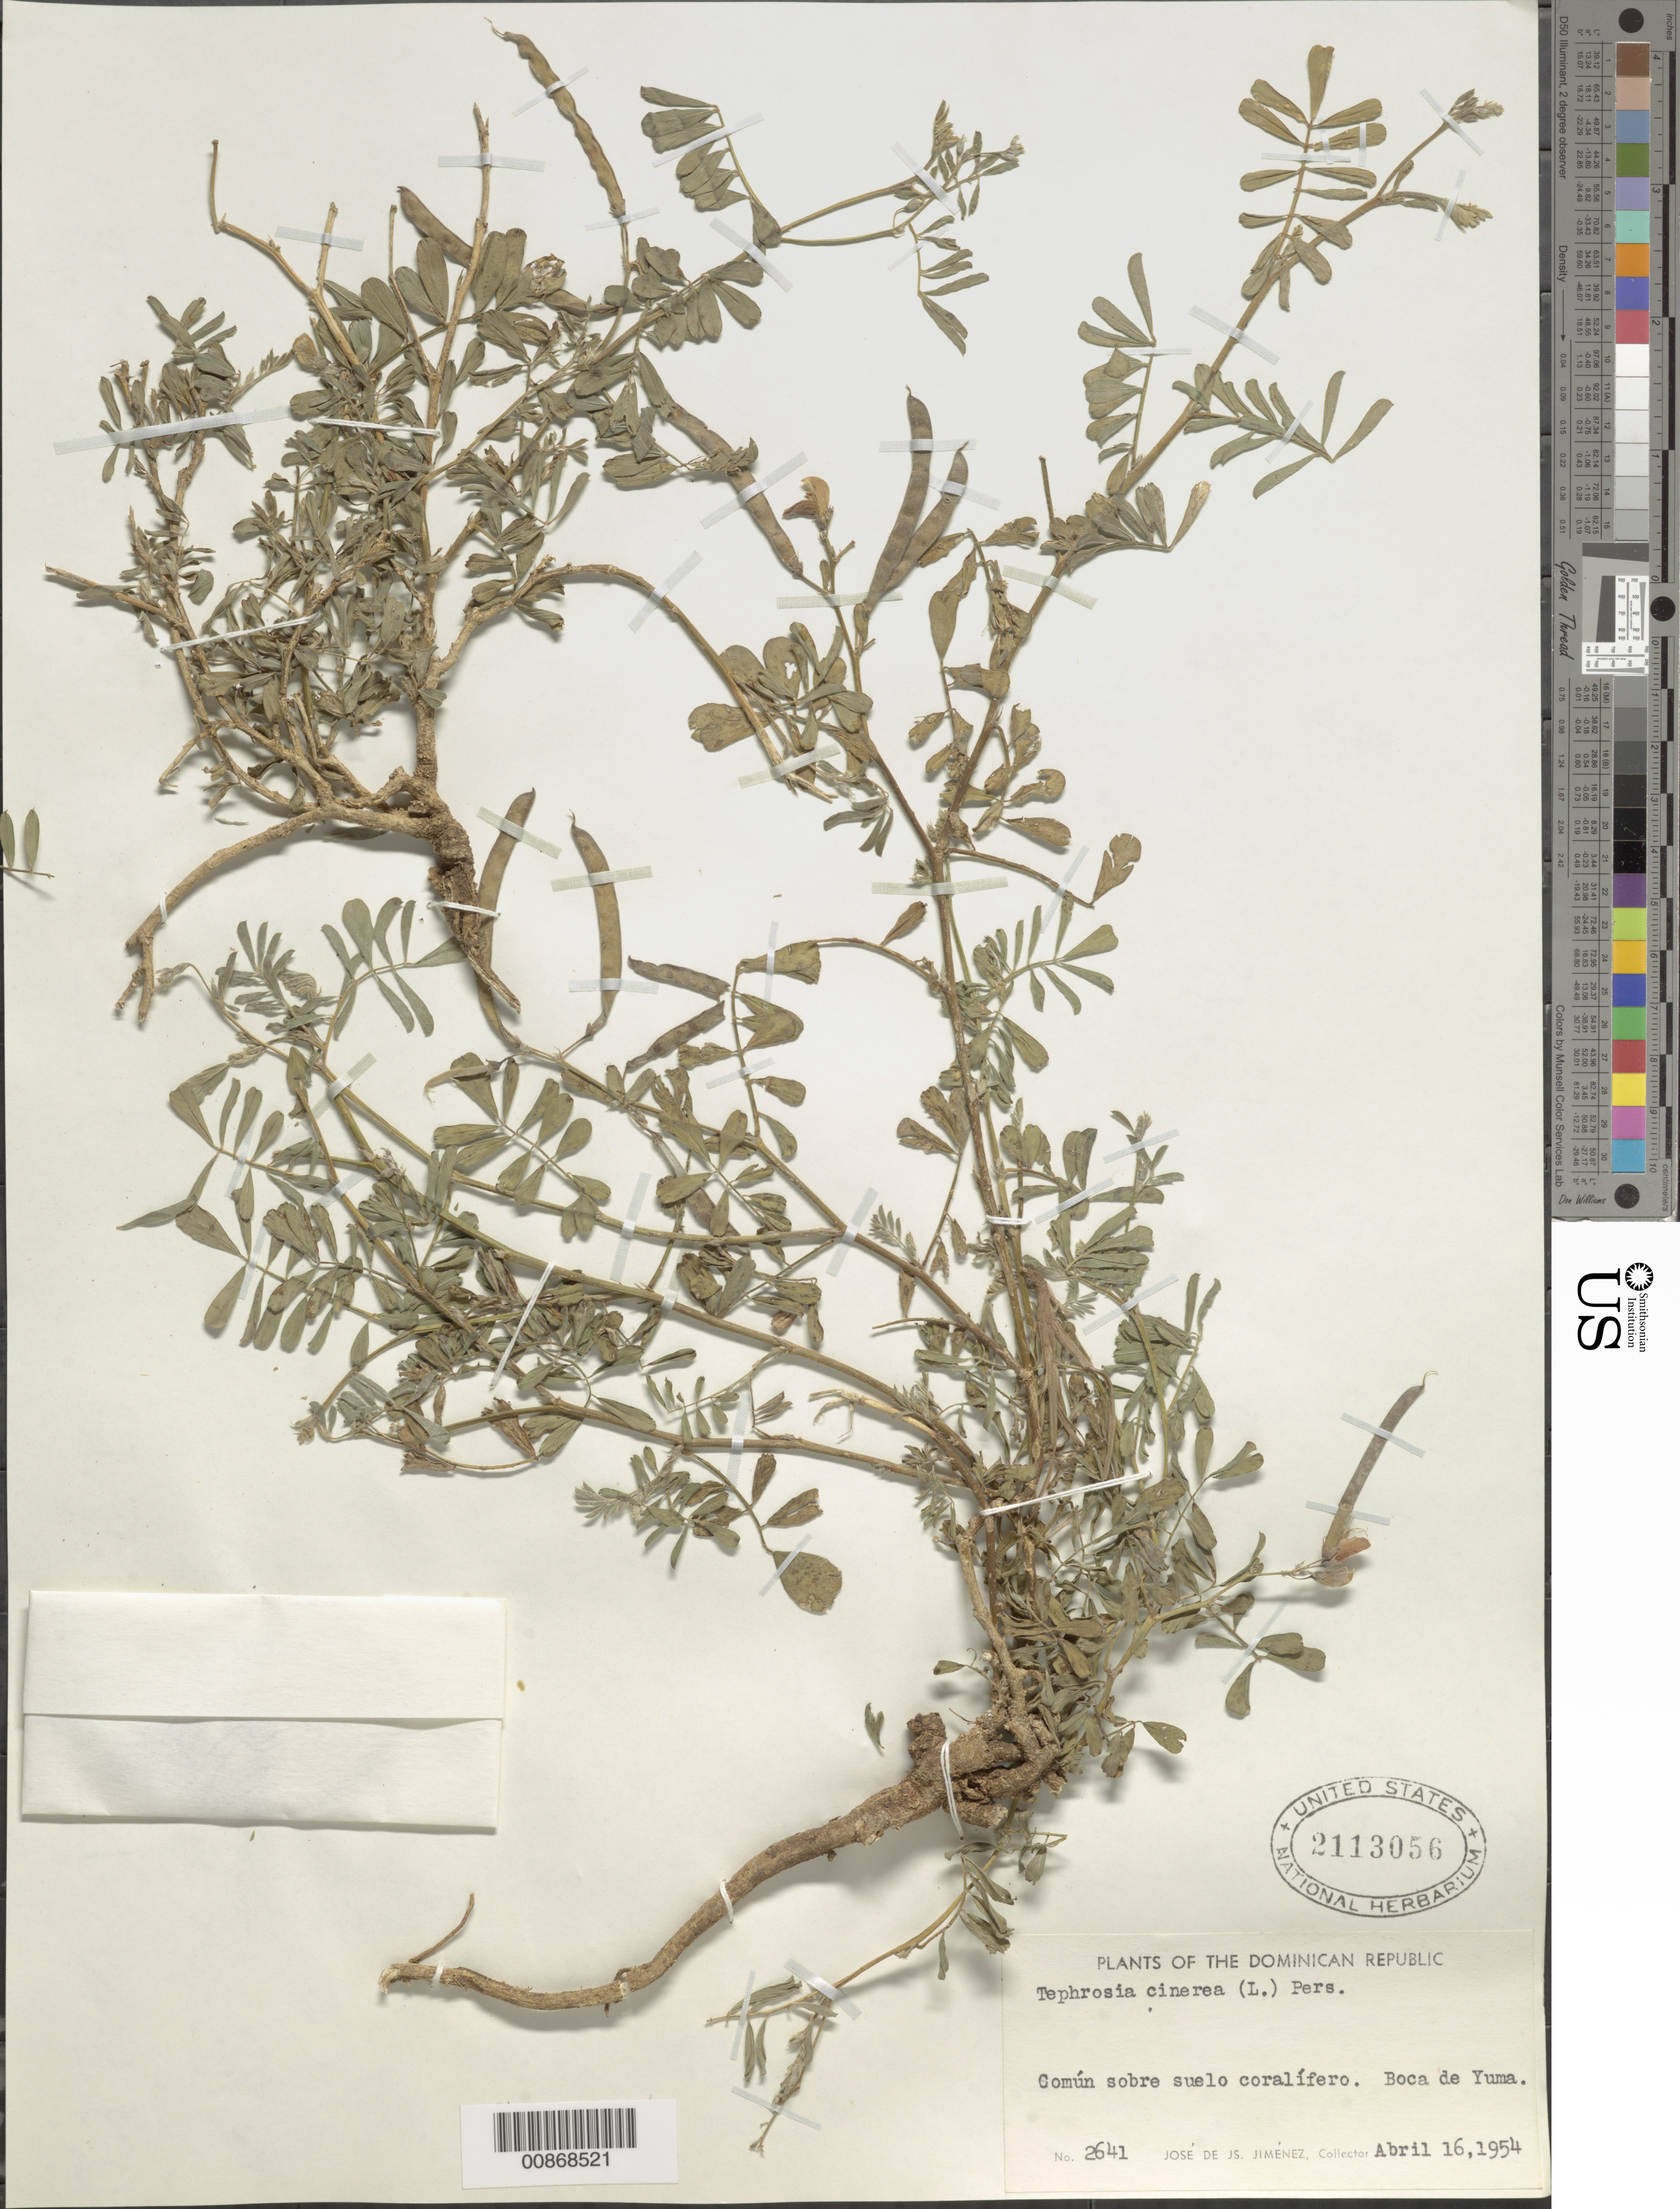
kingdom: Plantae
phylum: Tracheophyta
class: Magnoliopsida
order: Fabales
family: Fabaceae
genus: Tephrosia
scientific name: Tephrosia cinerea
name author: (L.) Pers.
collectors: J. J. Jiménez Almonte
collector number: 2641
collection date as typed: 16 Apr 1954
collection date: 1954-04-16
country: Dominican Republic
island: Hispaniola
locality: Boca de Yuma.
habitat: Común sobre suelo coralífero.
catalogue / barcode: US 2113056